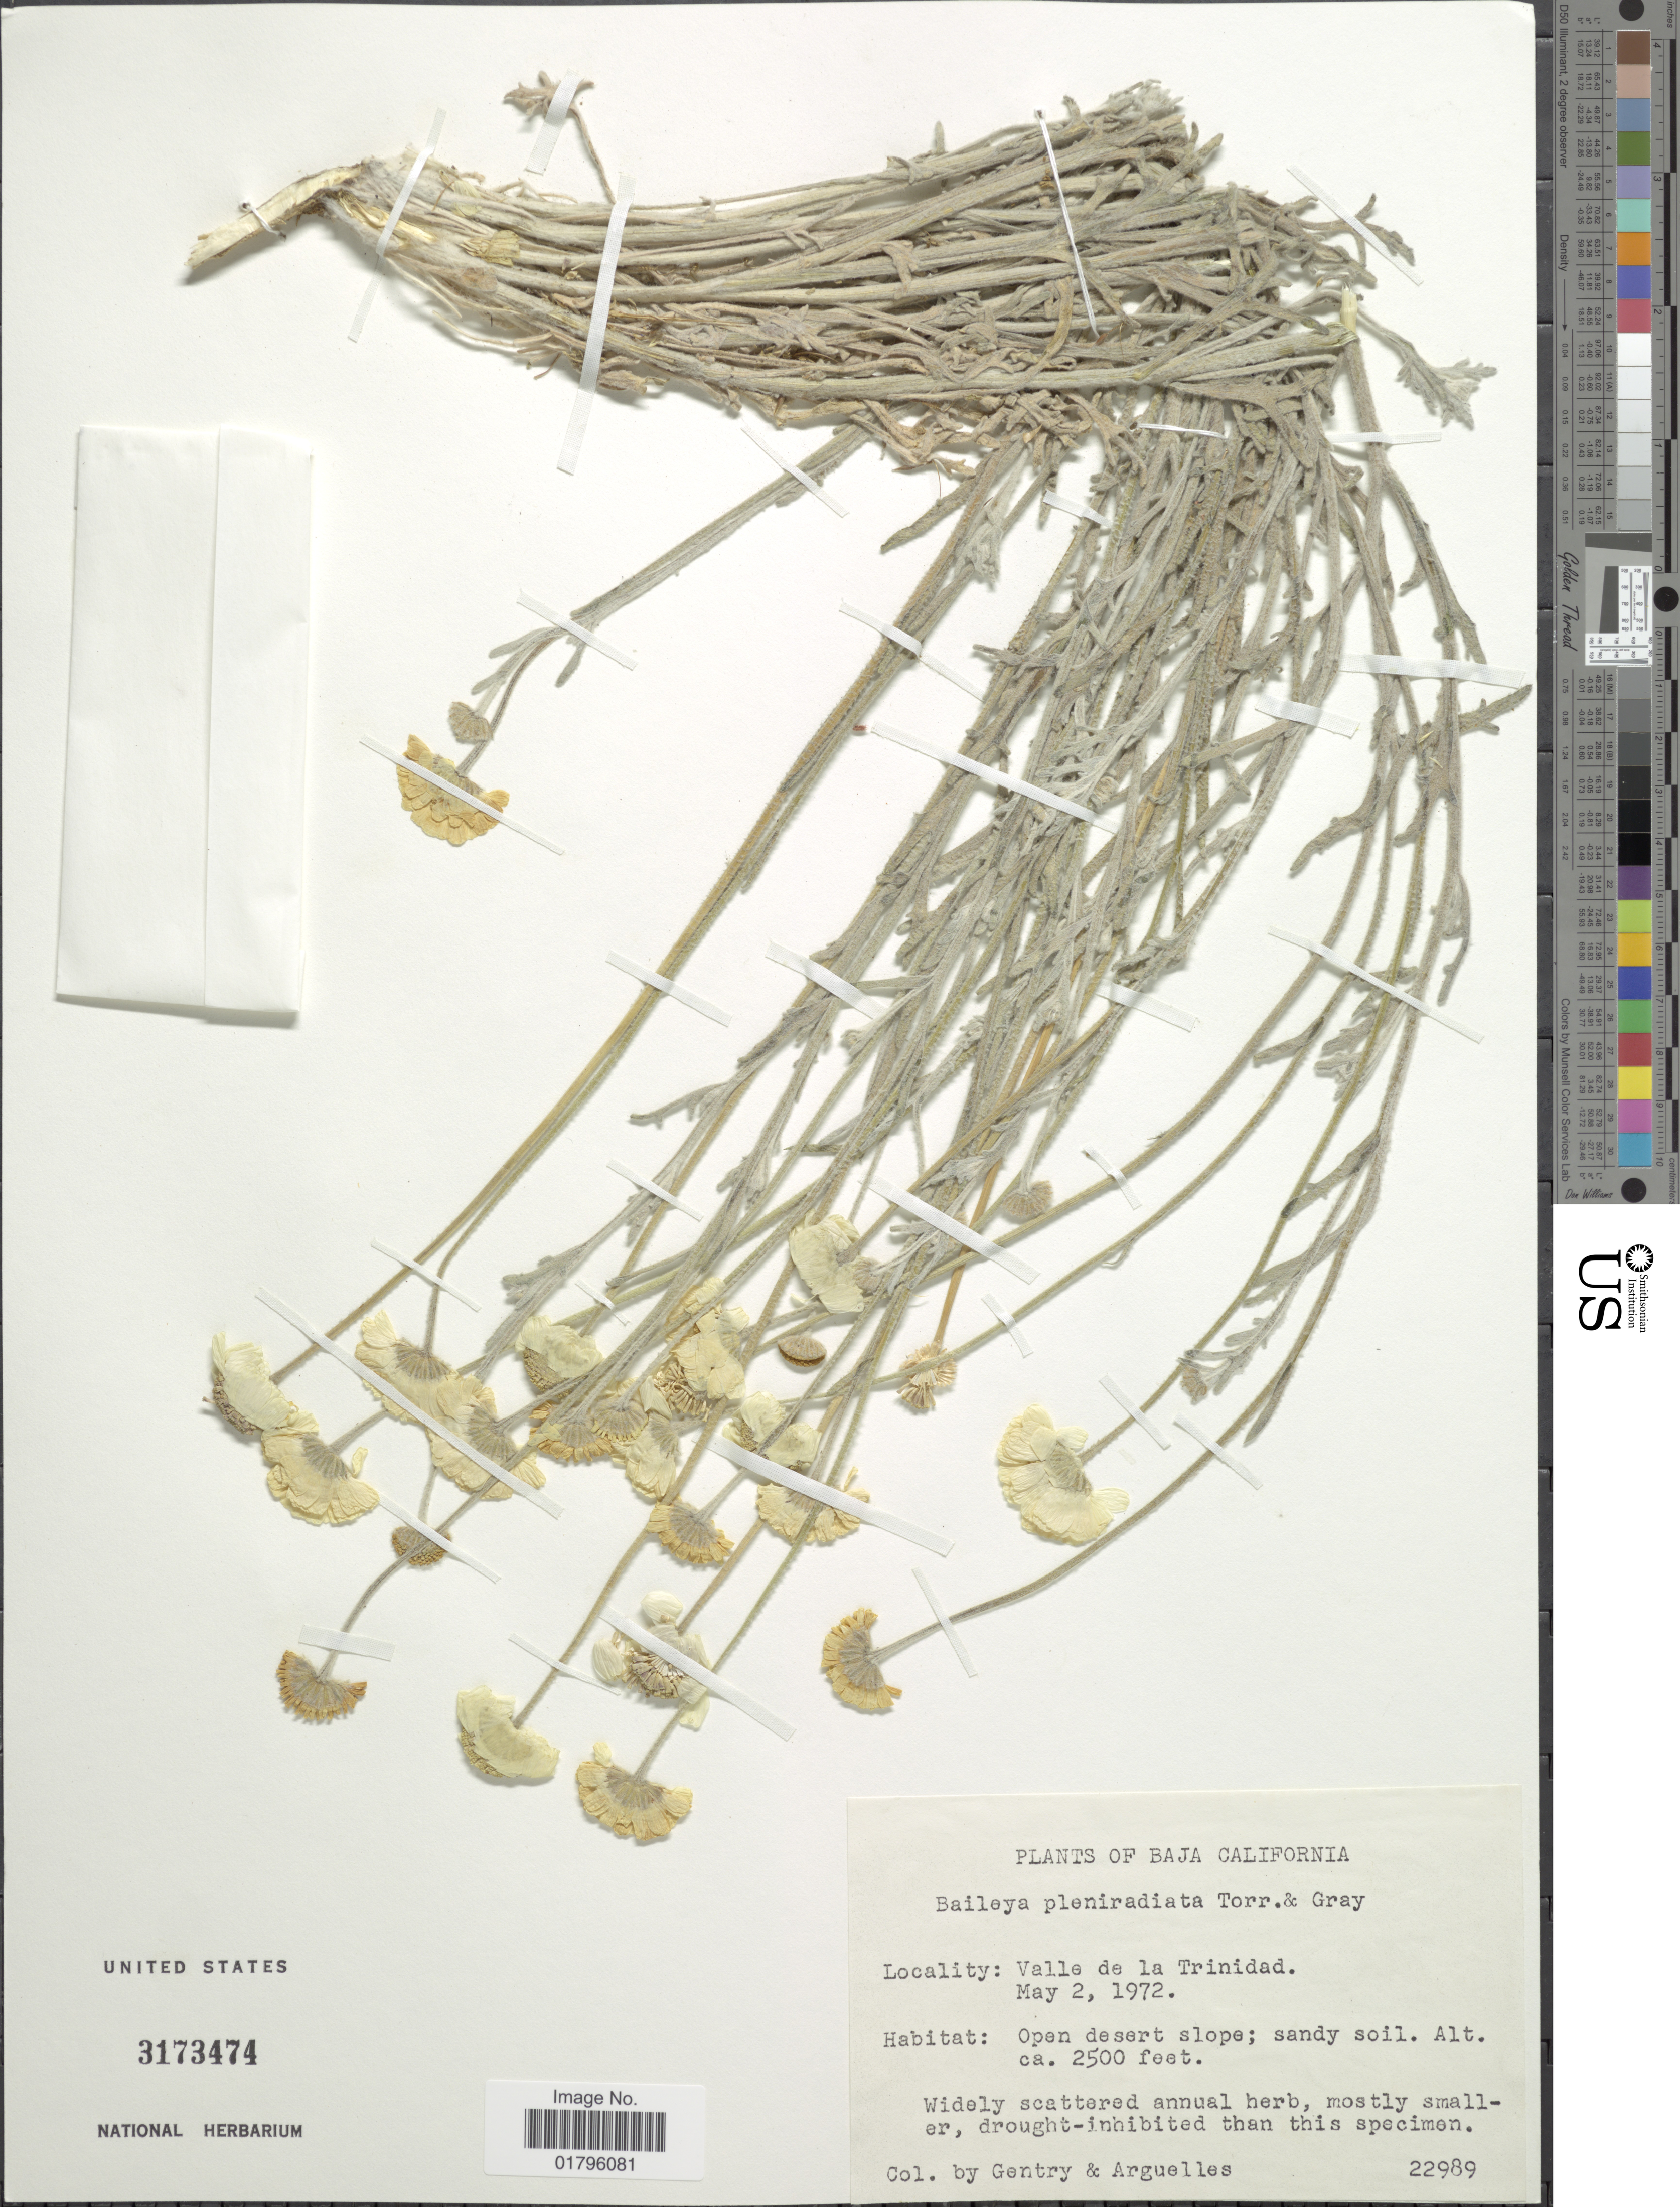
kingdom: Plantae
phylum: Tracheophyta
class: Magnoliopsida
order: Asterales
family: Asteraceae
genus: Baileya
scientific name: Baileya pleniradiata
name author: Harv. & A. Gray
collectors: Gentry, -- & Arguelles, --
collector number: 22989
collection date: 1972-05-02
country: Mexico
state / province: Baja California Sur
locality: Valle de la Trinidad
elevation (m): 762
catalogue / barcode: US 3173474